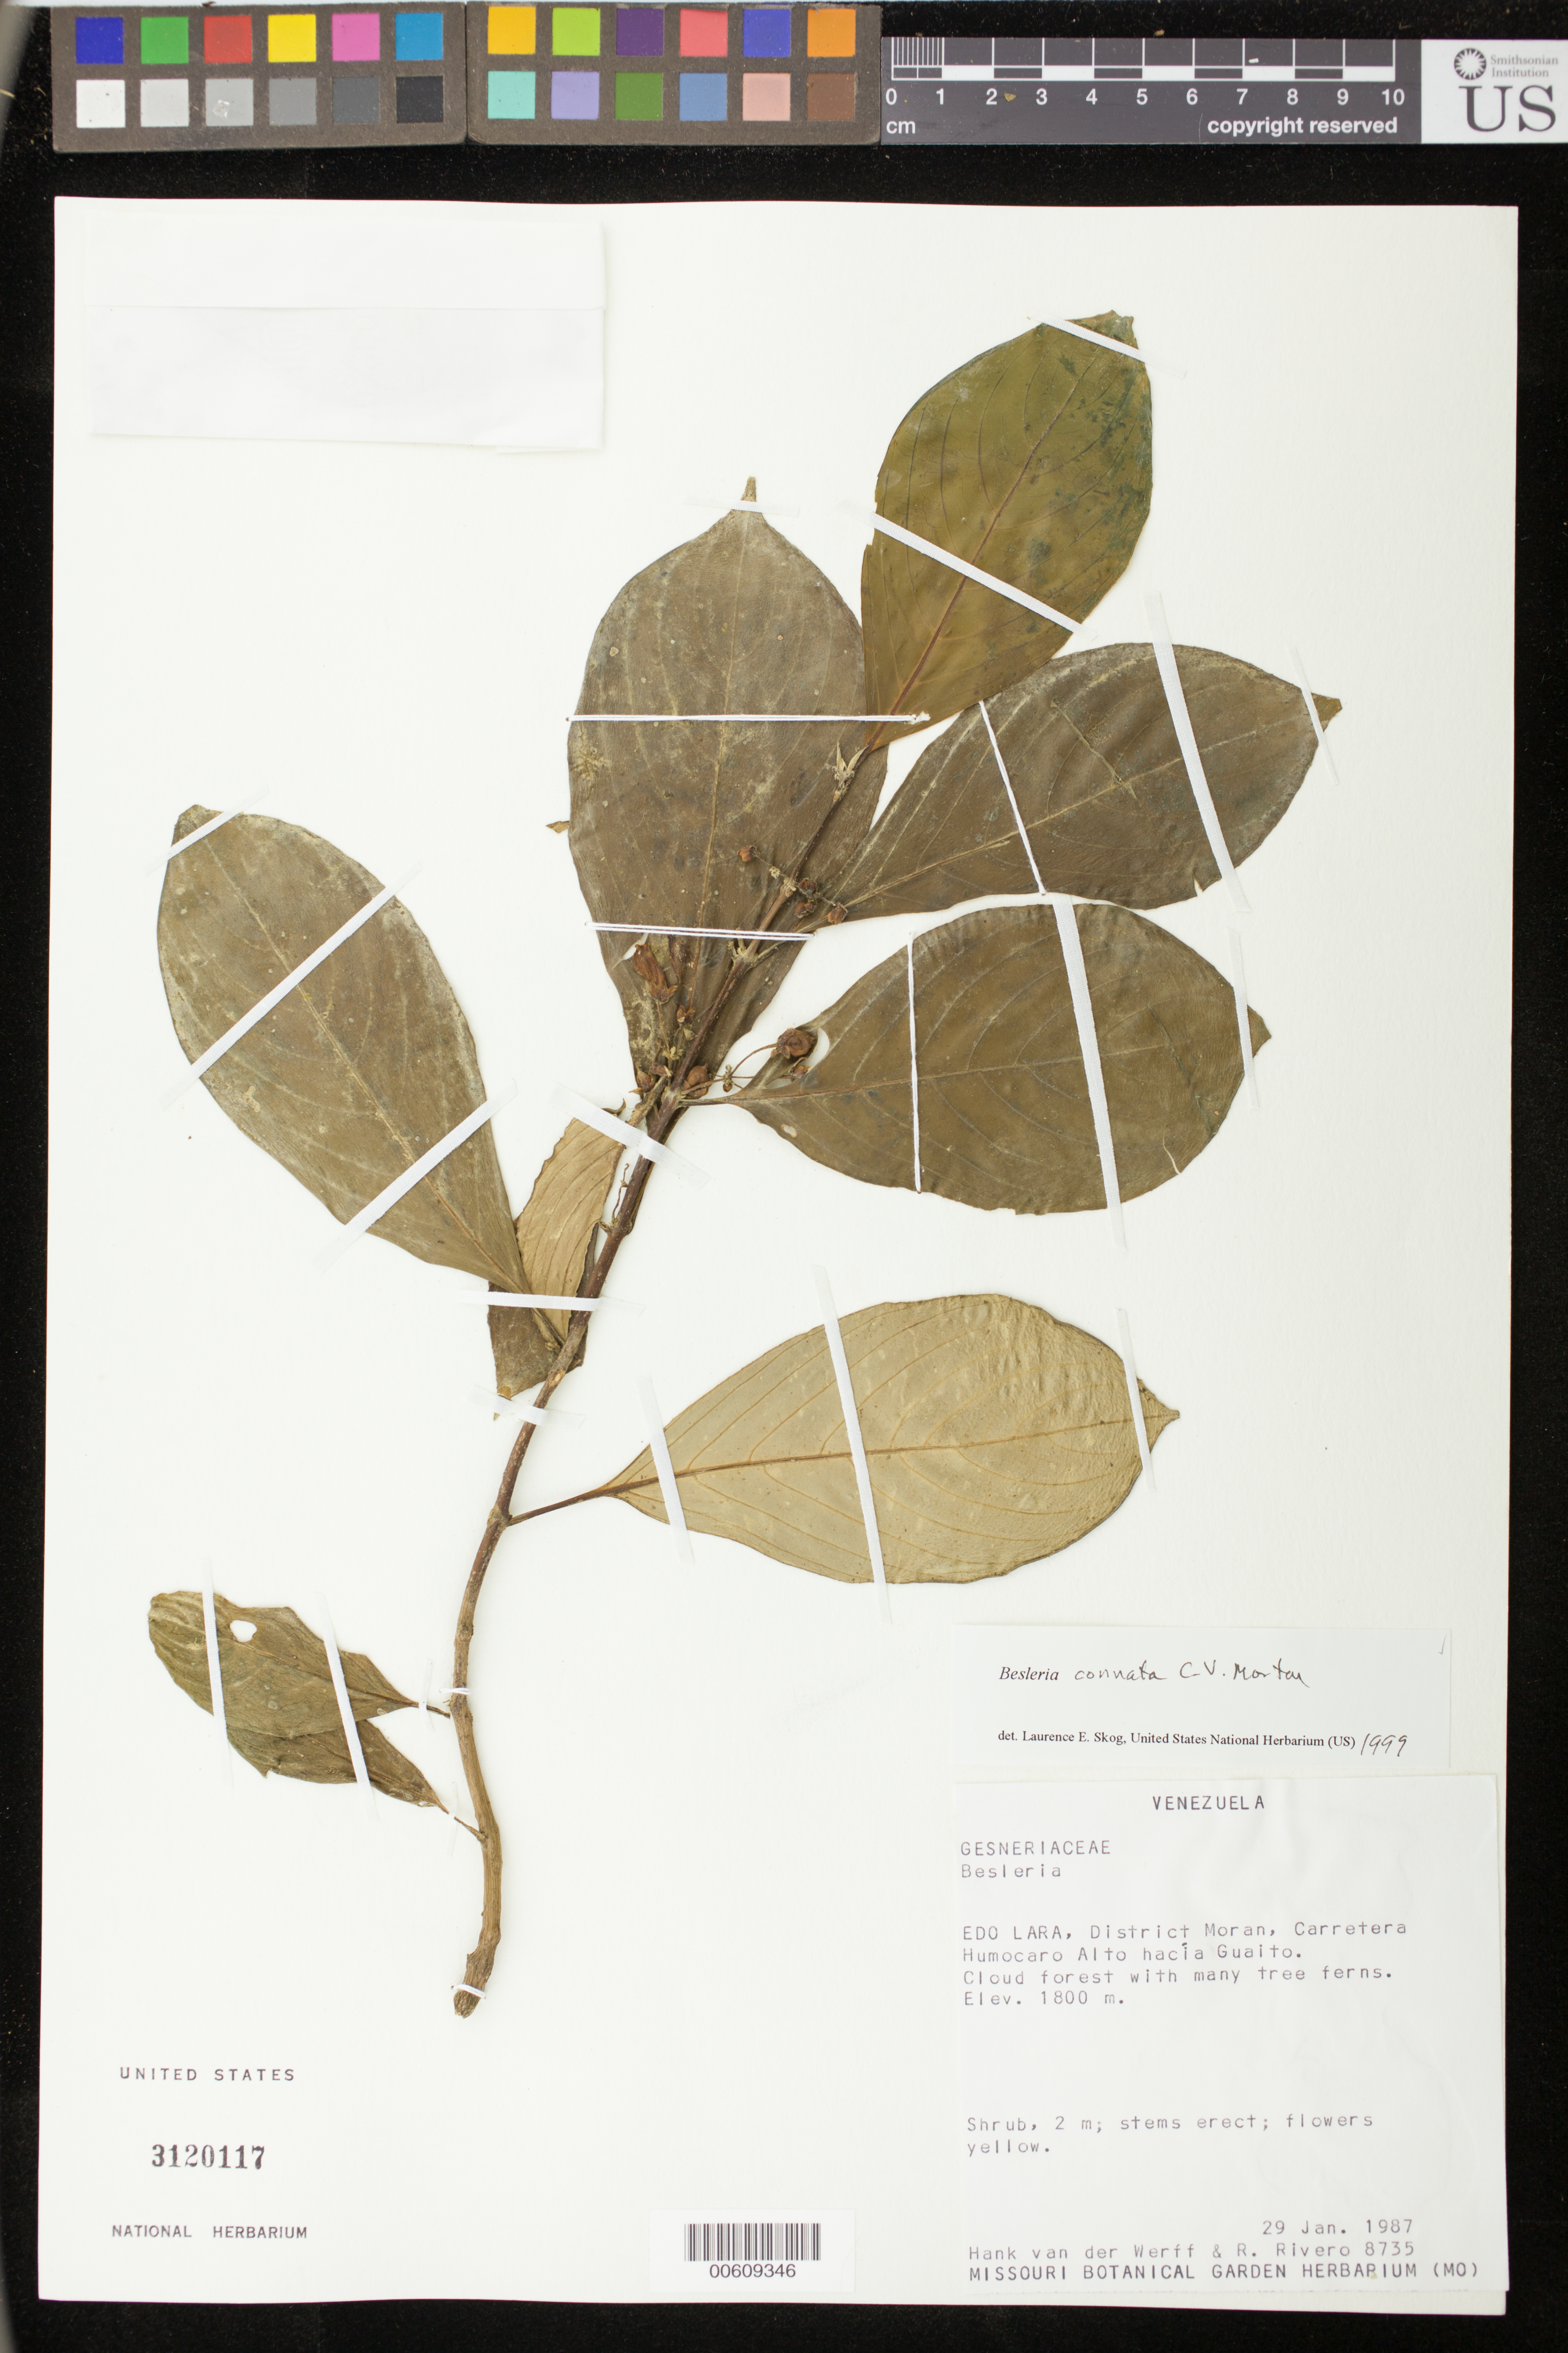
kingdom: Plantae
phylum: Tracheophyta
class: Magnoliopsida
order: Lamiales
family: Gesneriaceae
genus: Besleria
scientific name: Besleria connata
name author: C.V. Morton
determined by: Skog, Laurence E.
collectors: H. van der Werff & R. Rivero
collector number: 8735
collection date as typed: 29 Jan 1987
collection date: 1987-01-29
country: Venezuela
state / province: Lara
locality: District Moran, Carretera Humocaro Alto hacía Guaito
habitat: Cloud forest with many tree ferns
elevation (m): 1800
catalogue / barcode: US 3120117